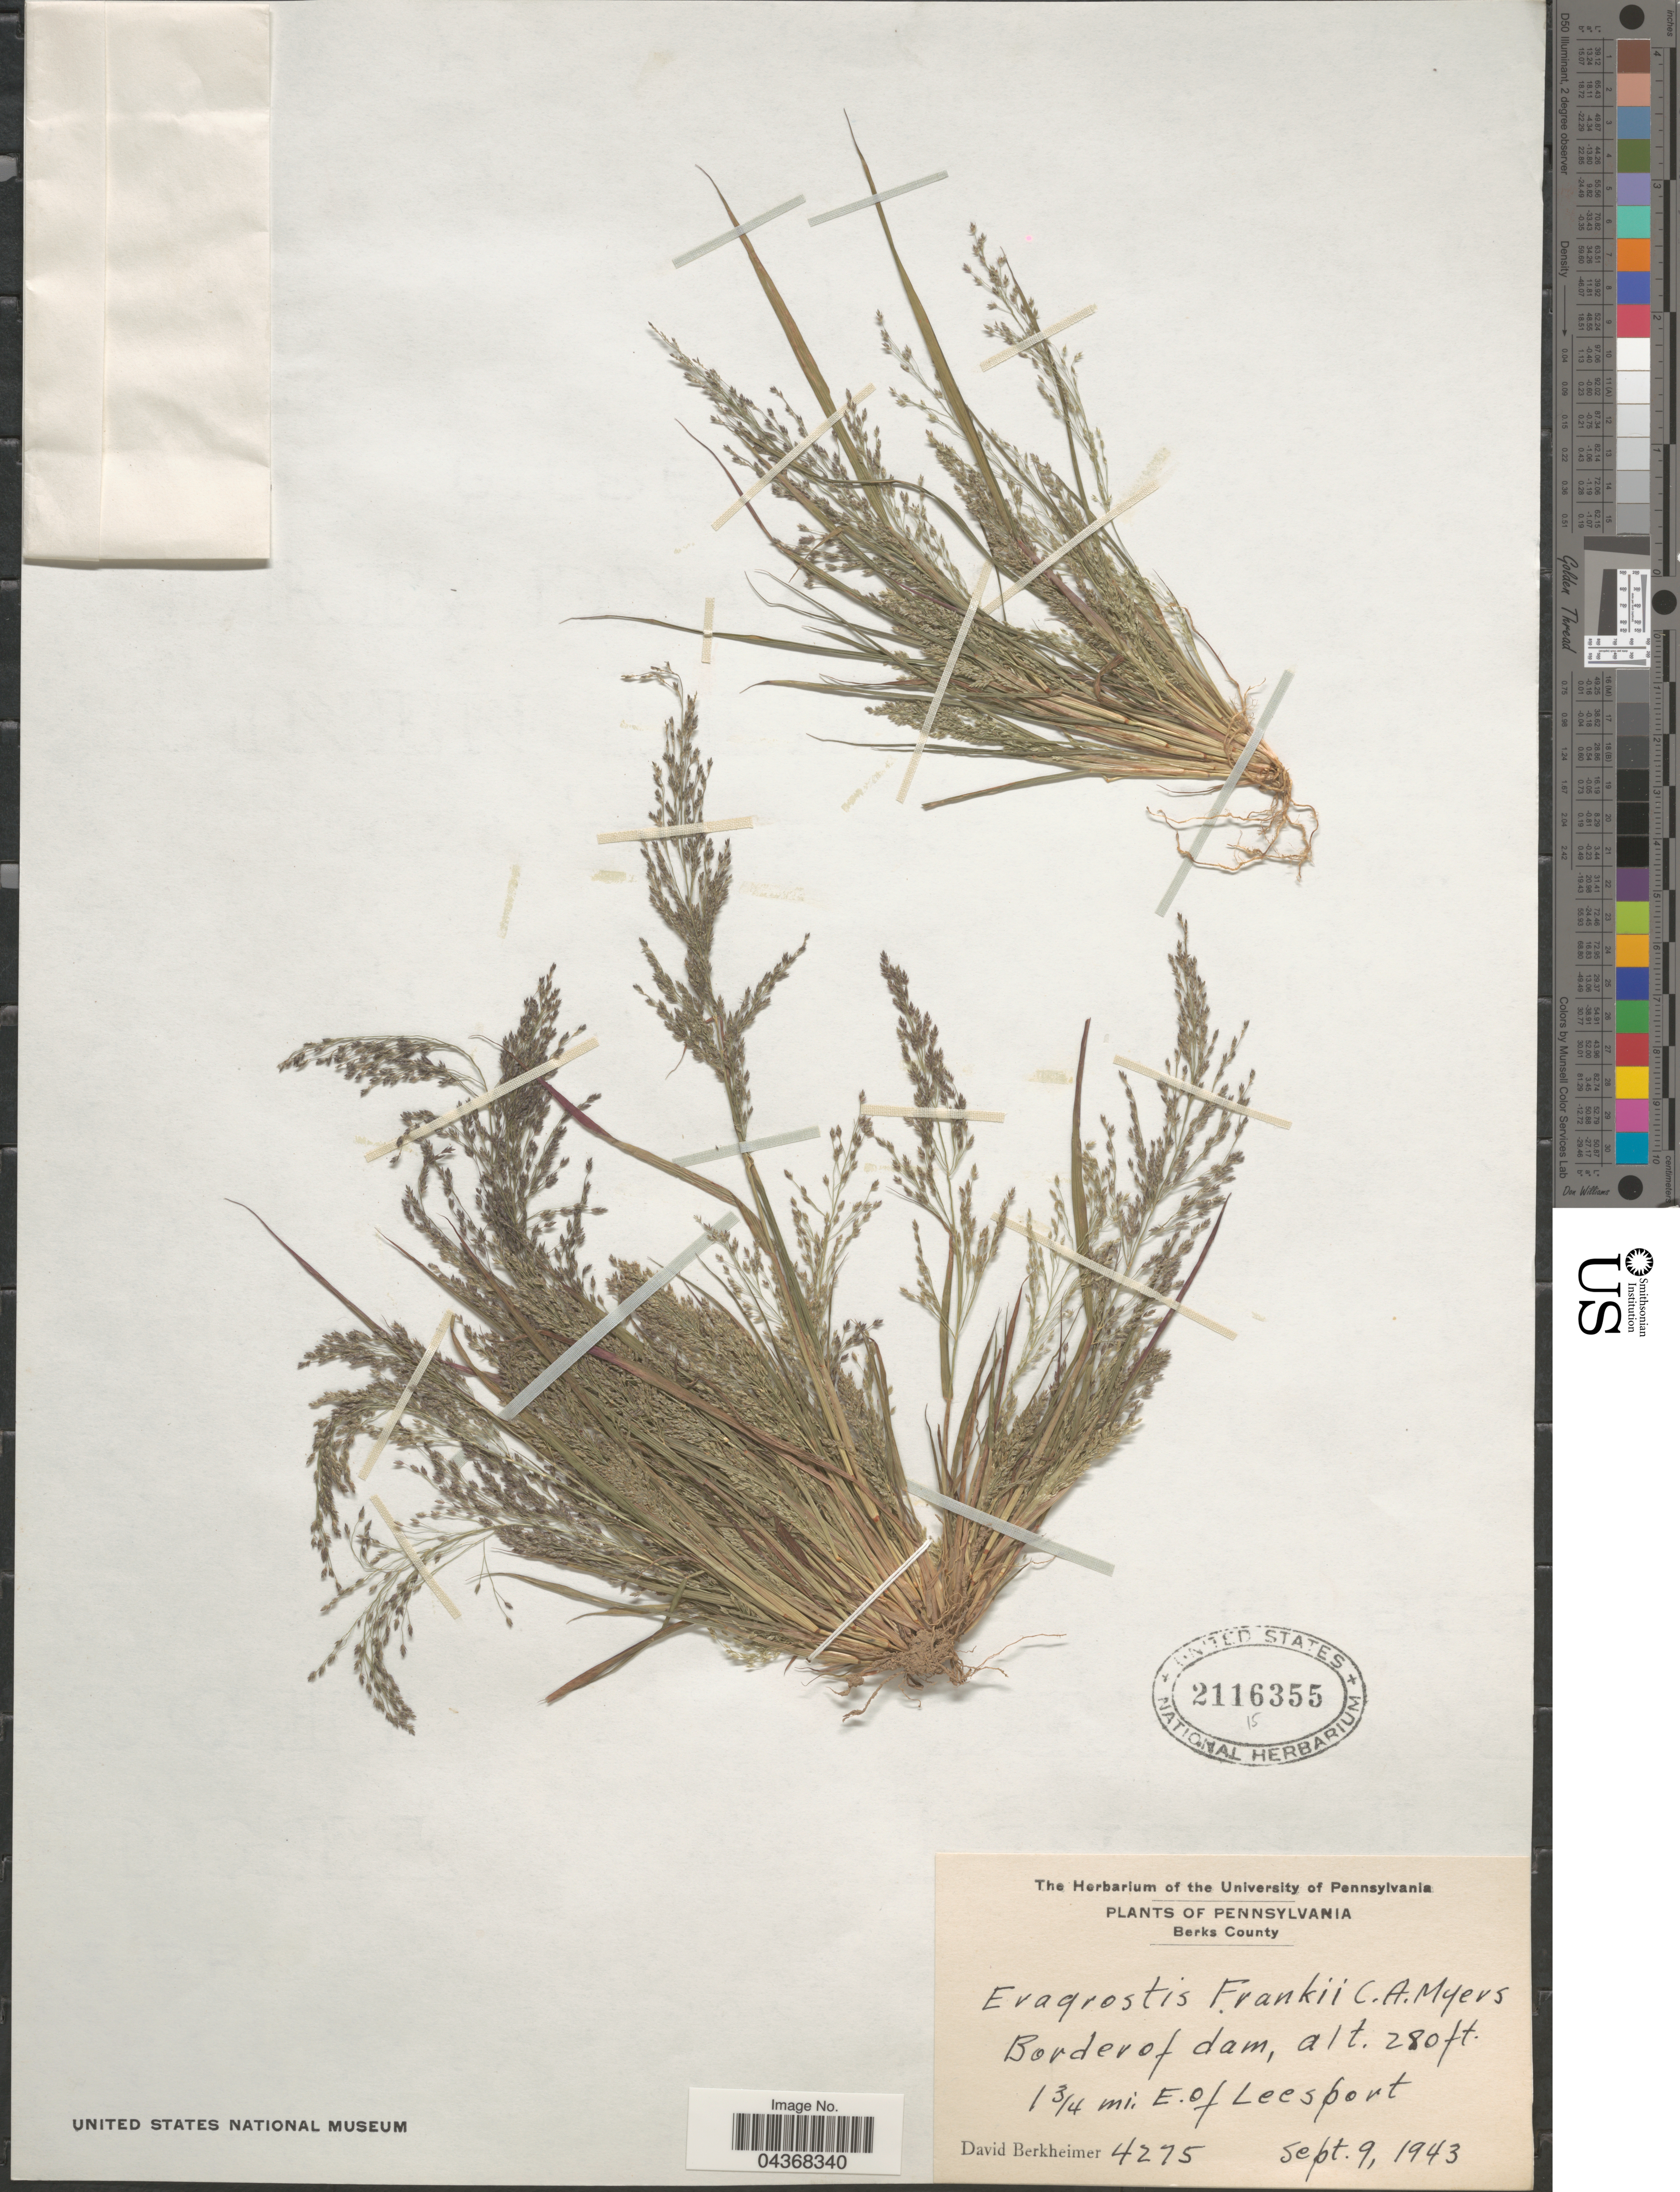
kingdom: Plantae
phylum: Tracheophyta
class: Liliopsida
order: Poales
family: Poaceae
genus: Eragrostis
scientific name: Eragrostis frankii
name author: C.A. Mey. ex Steud.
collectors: D. Berkheimer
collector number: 4275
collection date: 1943-09-09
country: United States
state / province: Pennsylvania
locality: Berks County. Border of dam, 1¾ mi. E. of Leesport.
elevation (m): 85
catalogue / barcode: US 2116355